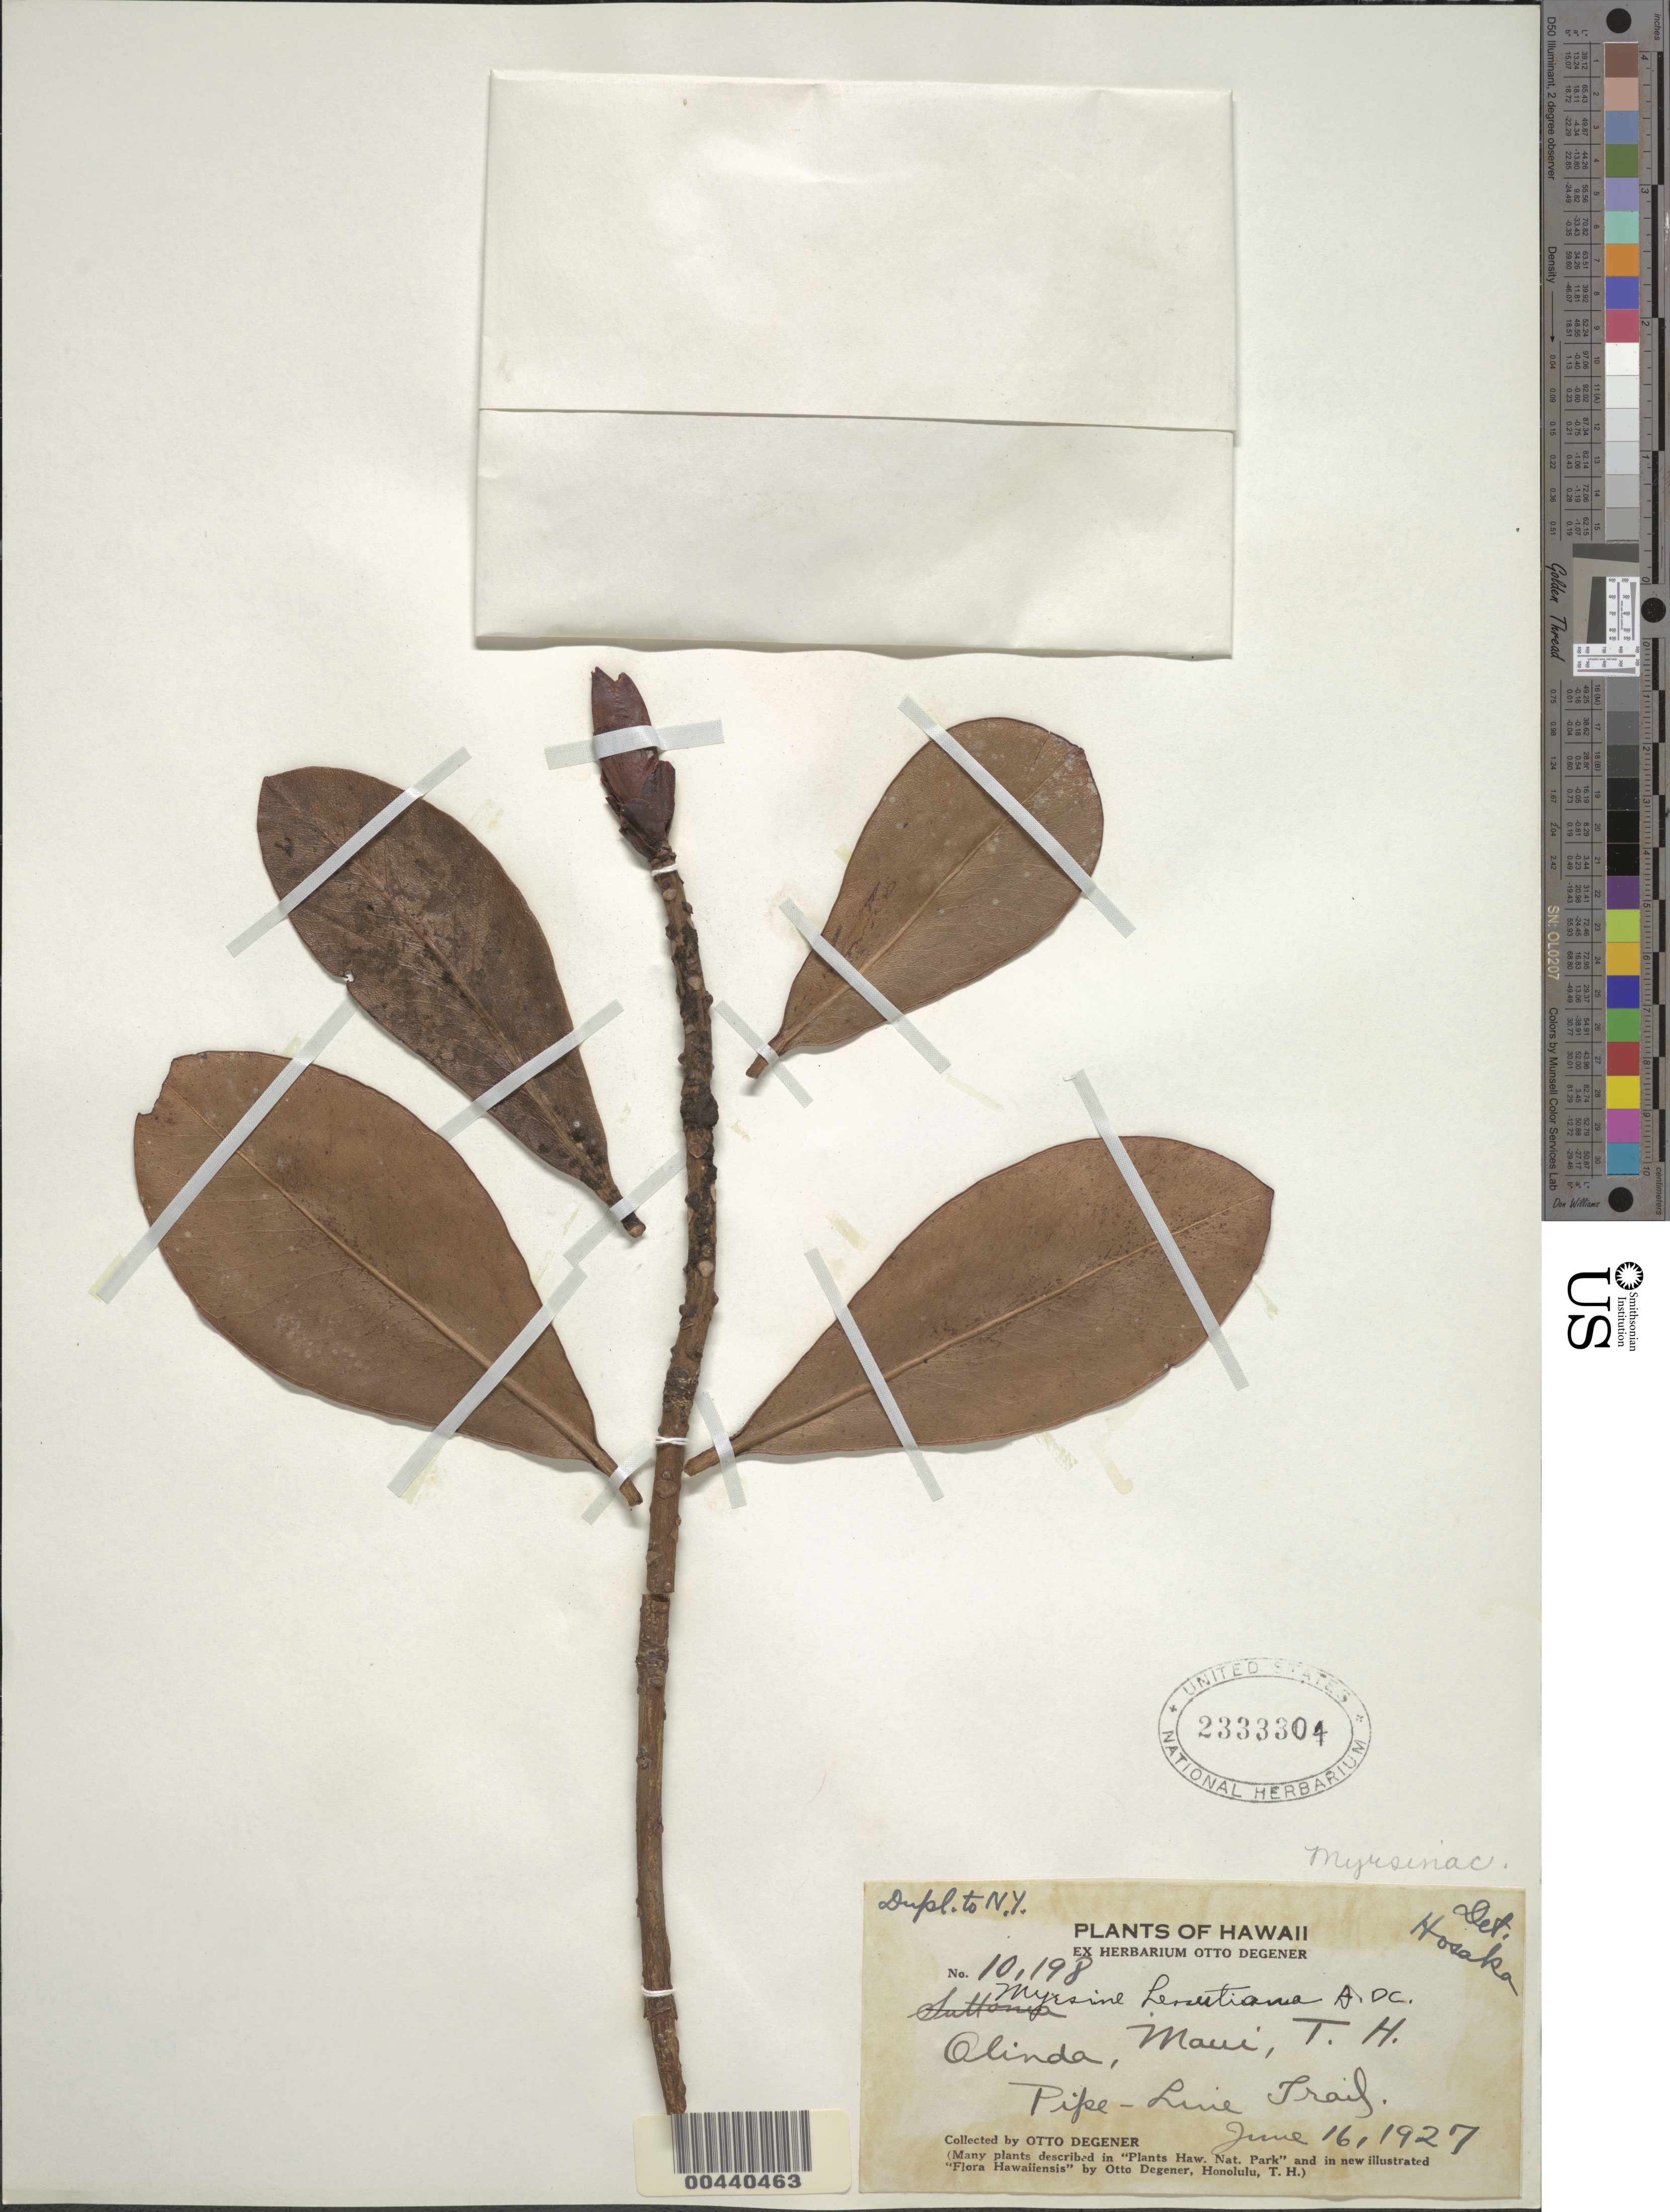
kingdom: Plantae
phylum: Tracheophyta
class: Magnoliopsida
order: Ericales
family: Primulaceae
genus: Myrsine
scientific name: Myrsine lessertiana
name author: A. DC.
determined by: Hosaka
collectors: O. Degener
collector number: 10198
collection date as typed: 16 Jun 1927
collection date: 1927-06-16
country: United States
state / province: Hawaii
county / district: Maui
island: Maui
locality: Olinda, Pipe-Line Trail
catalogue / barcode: US 2333304